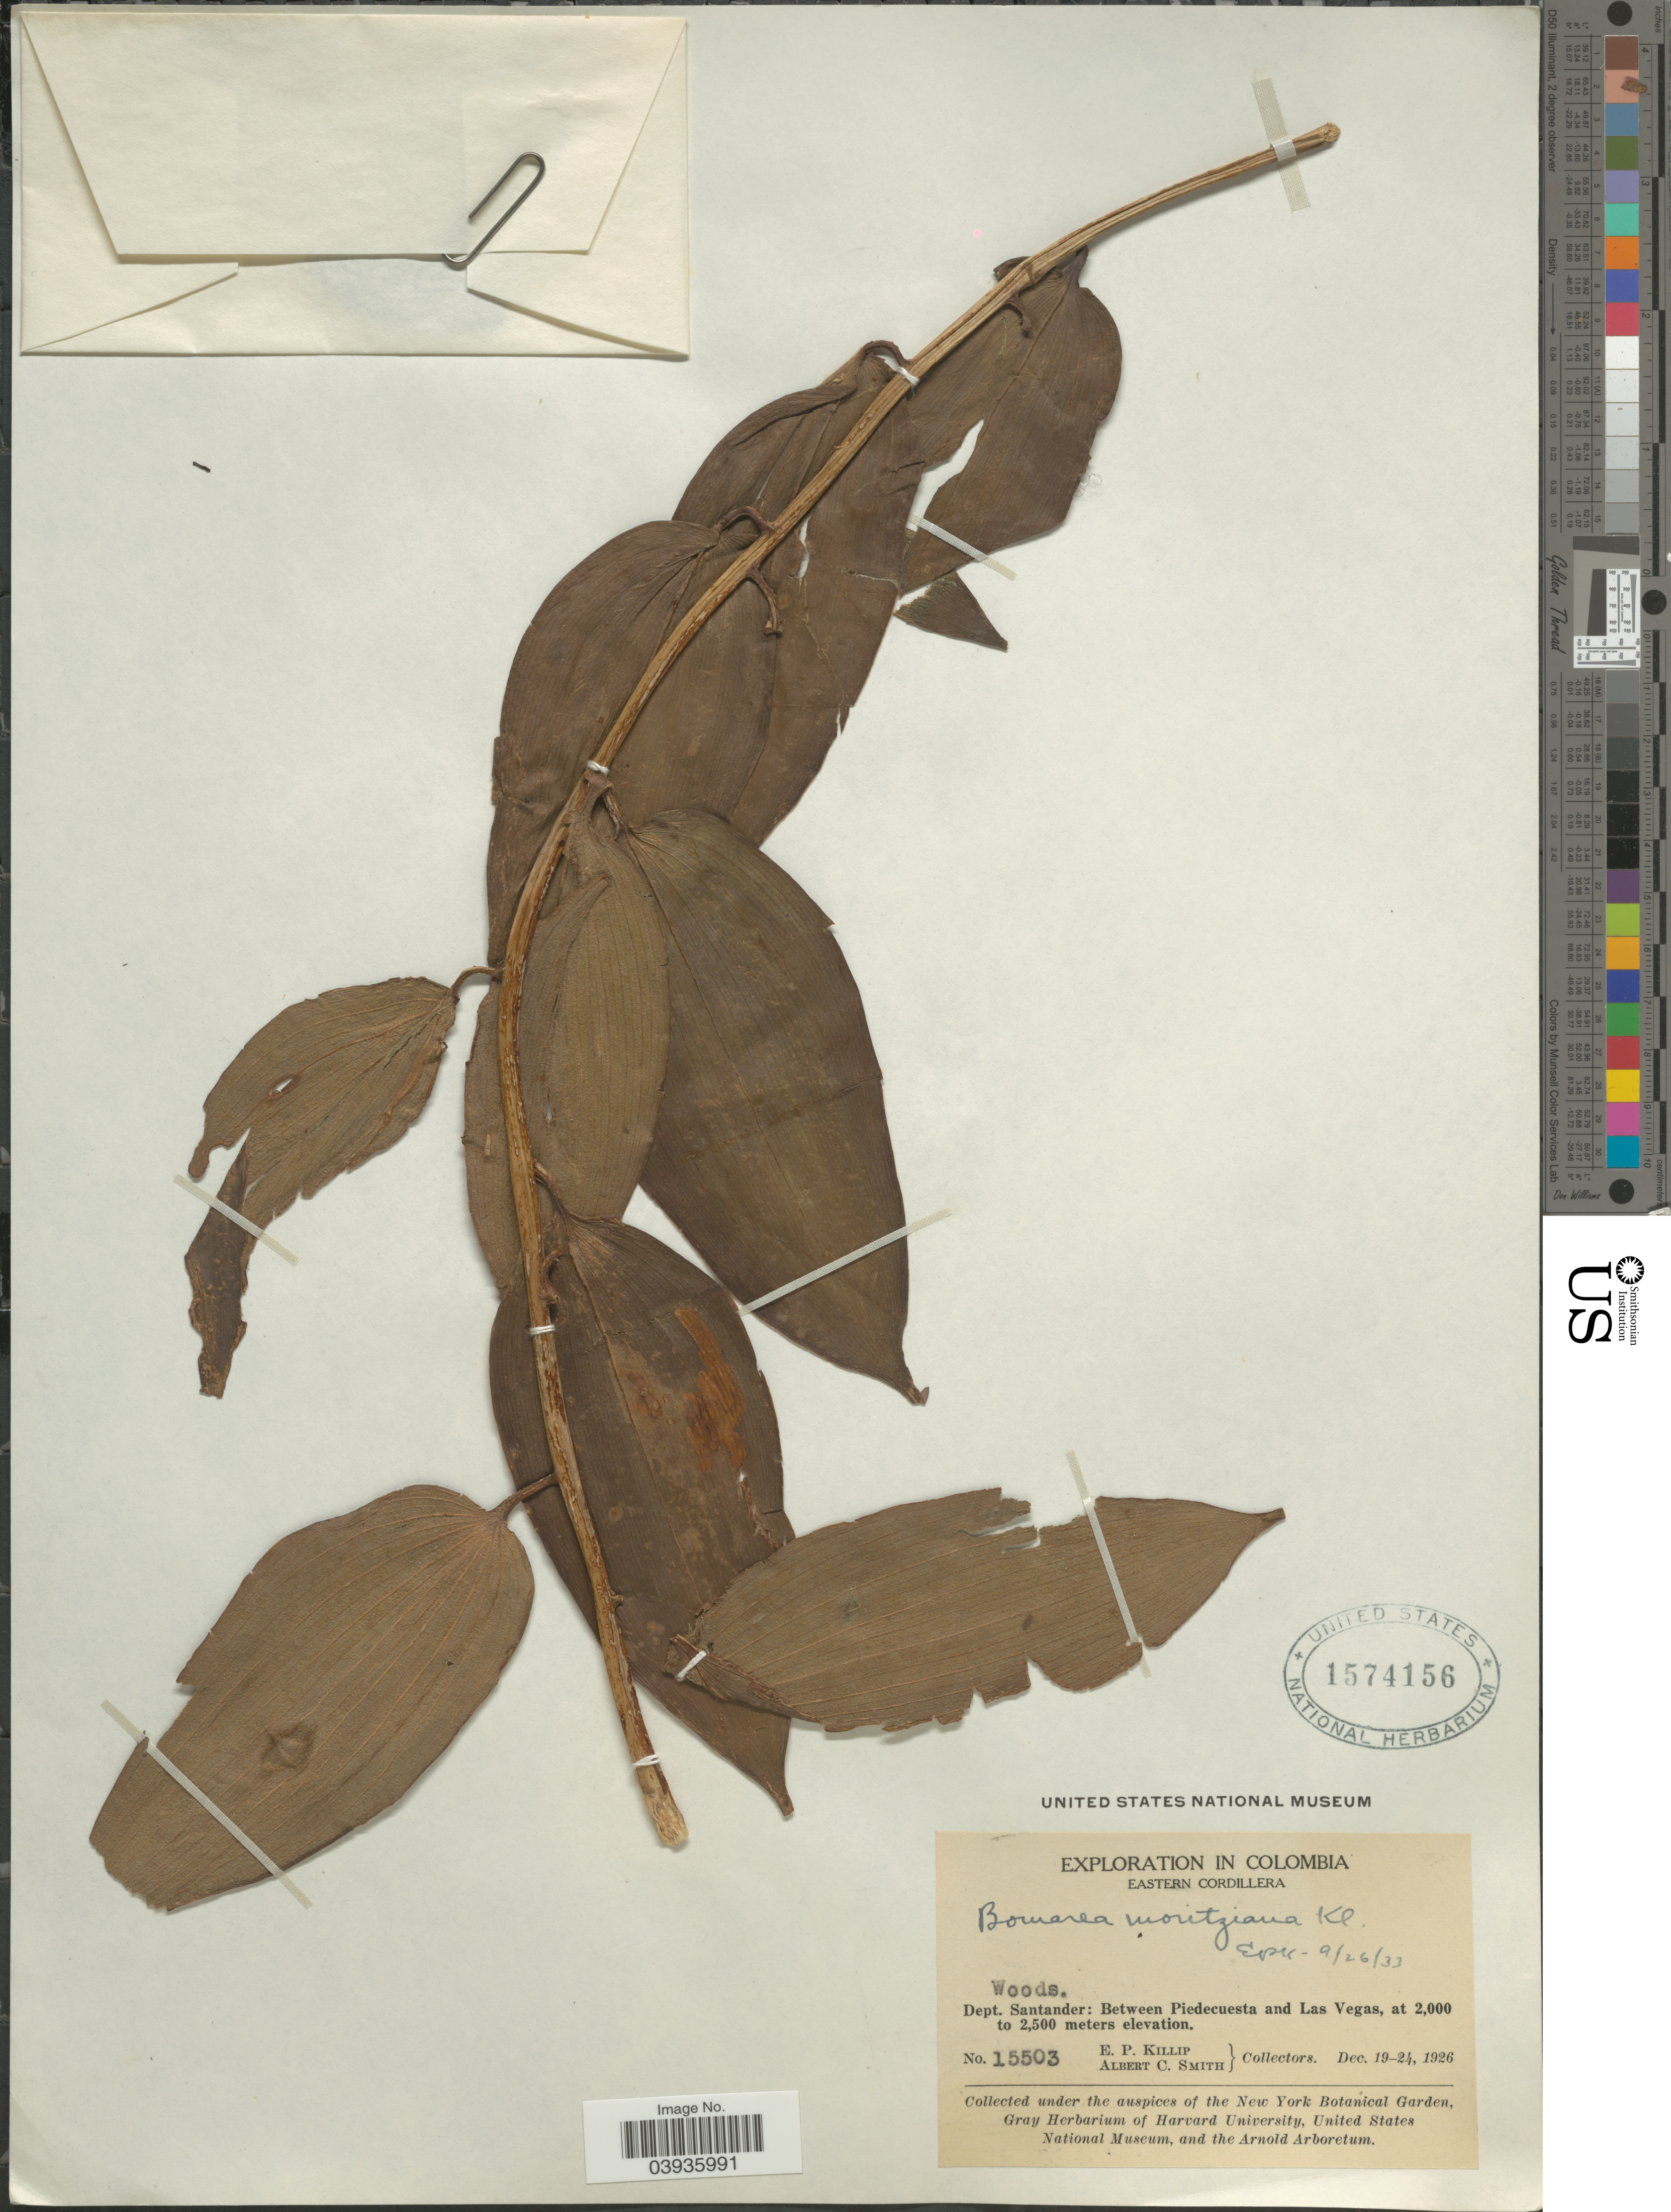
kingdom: Plantae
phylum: Tracheophyta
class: Liliopsida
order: Liliales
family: Alstroemeriaceae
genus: Bomarea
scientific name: Bomarea moritziana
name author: Klotzsch ex Kunth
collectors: E. P. Killip & A. C. Smith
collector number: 15503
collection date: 1926-12-19/1926-12-24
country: Colombia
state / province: Santander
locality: Eastern Cordillera. Dept. Santander: Between Piedecuesta and Las Vegas.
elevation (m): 2000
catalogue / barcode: US 1574156